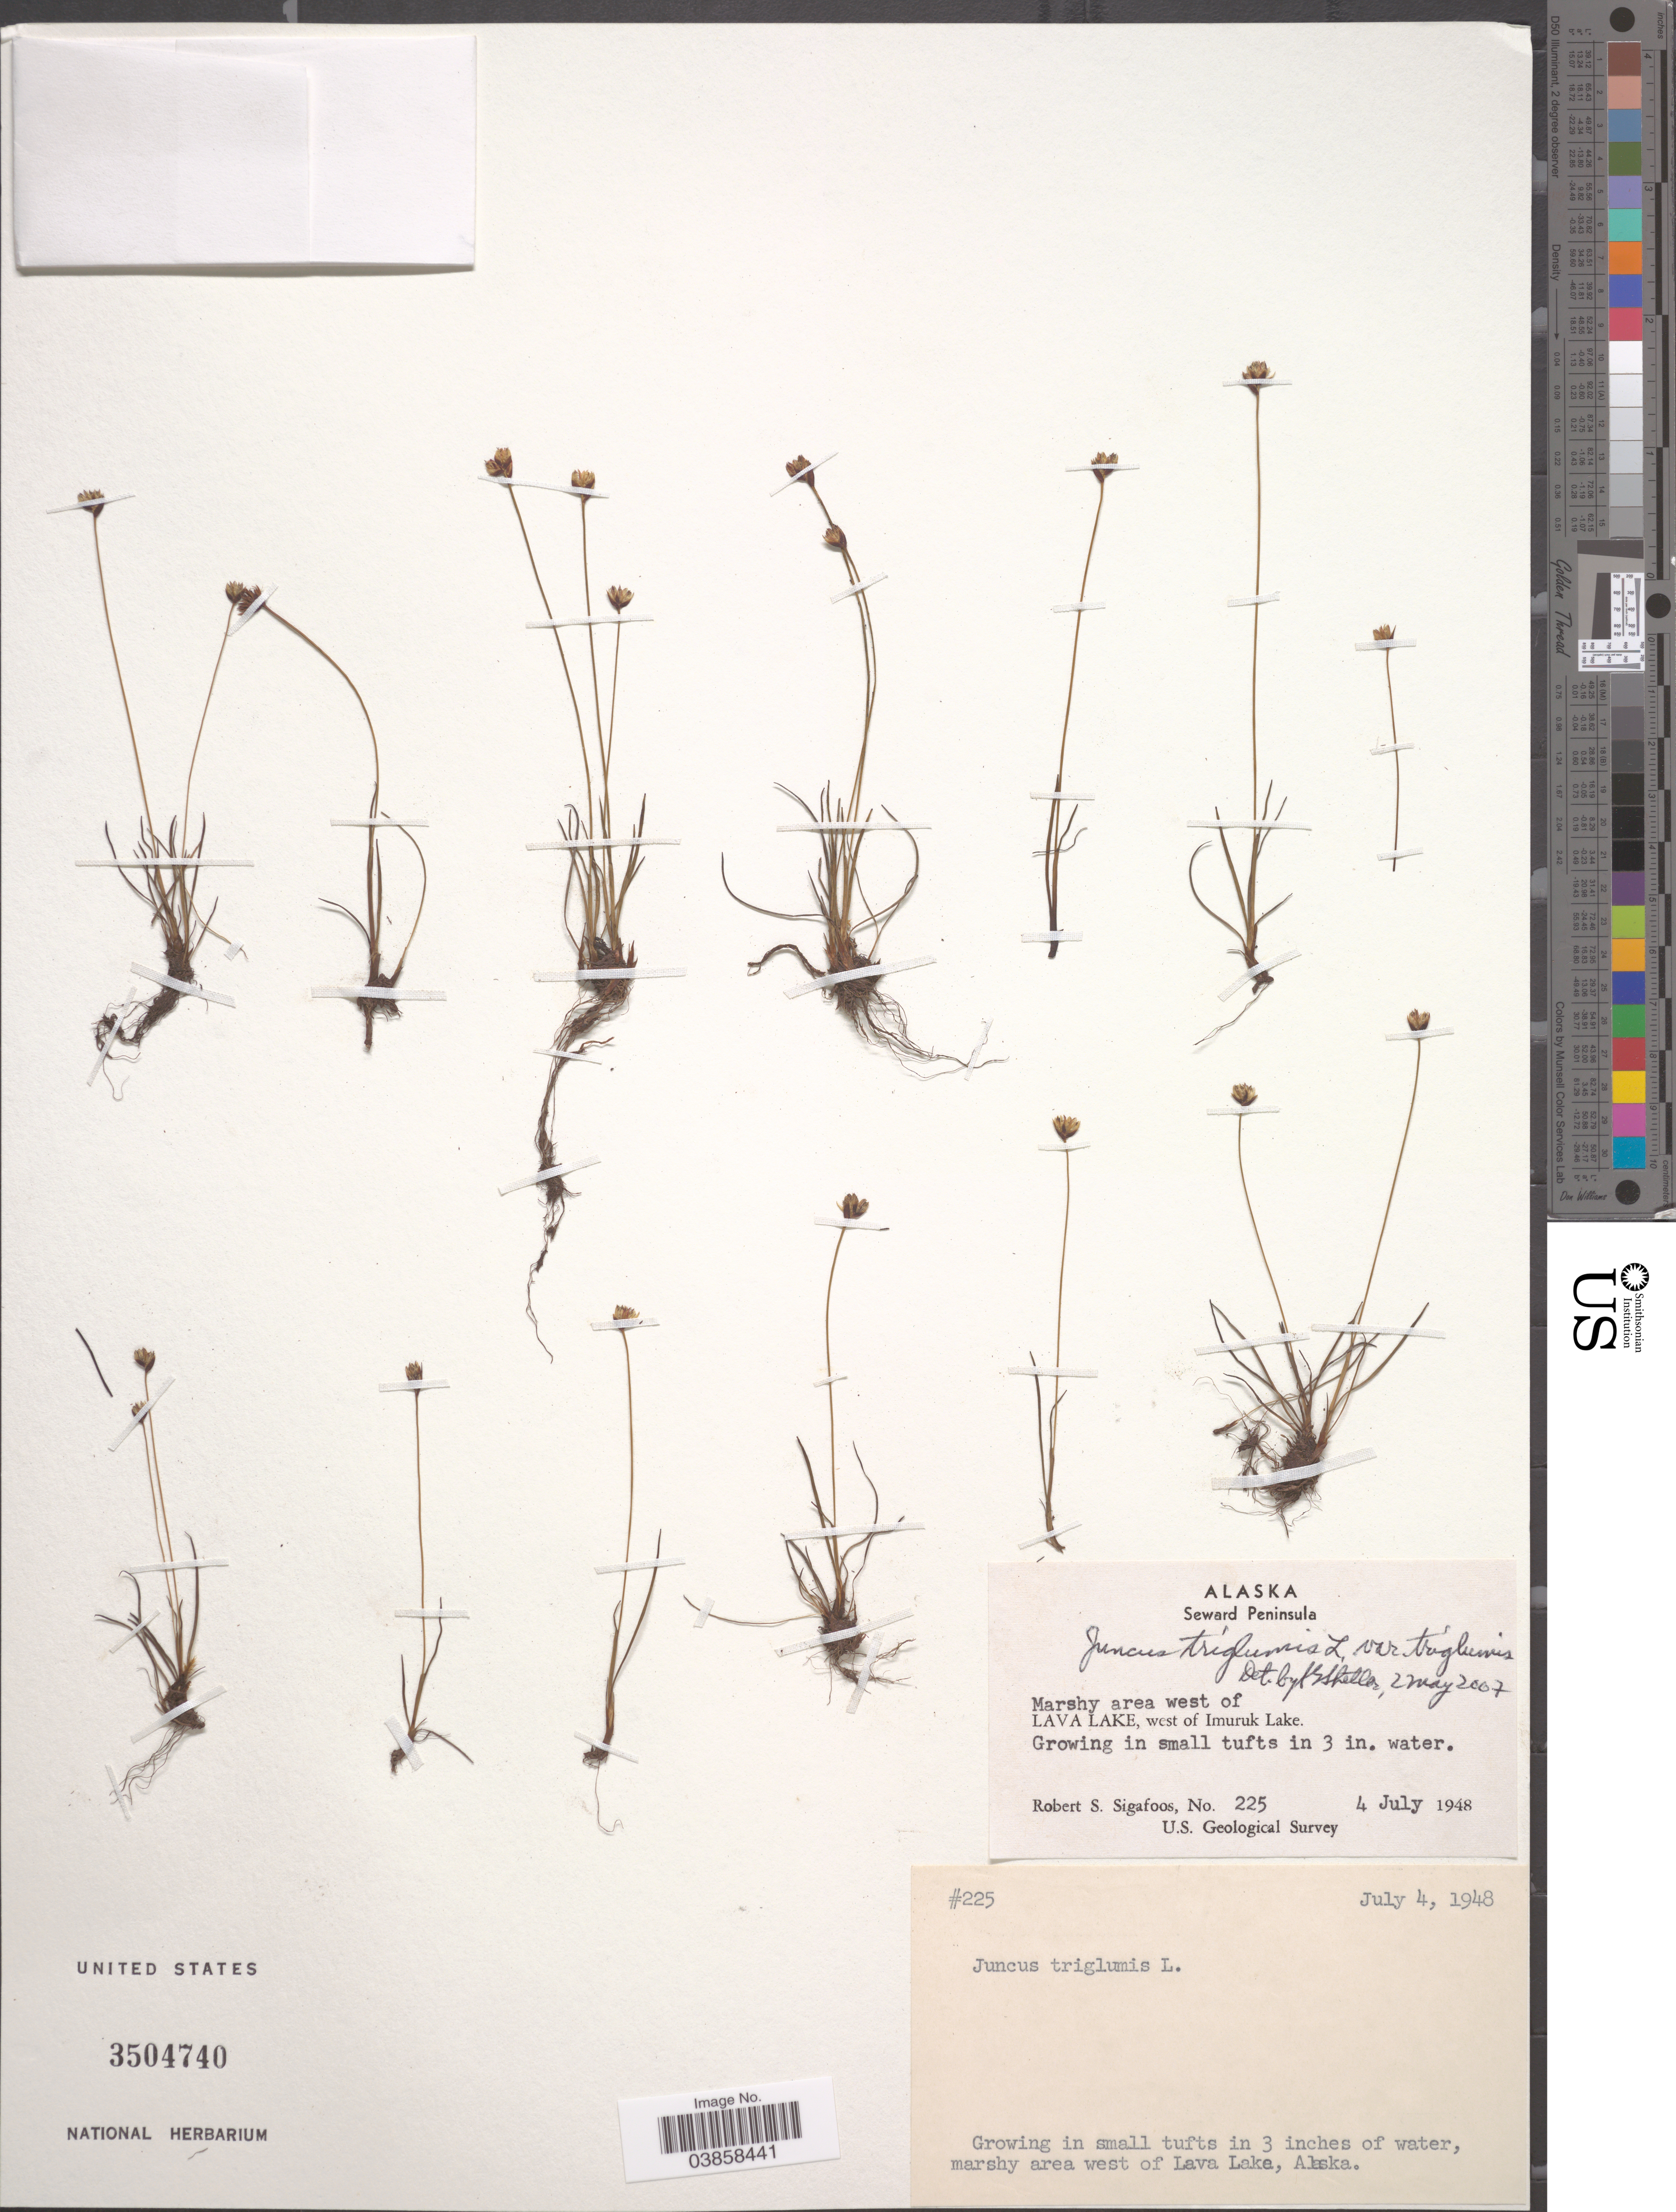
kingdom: Plantae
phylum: Tracheophyta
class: Liliopsida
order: Poales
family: Juncaceae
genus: Juncus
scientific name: Juncus triglumis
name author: L.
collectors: R. Sigafoos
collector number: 225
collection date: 1948-07-04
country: United States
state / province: Alaska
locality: Seward Peninsula. Marshy area west of Lava Lake, west of Imuruk Lake.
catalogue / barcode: US 3504740